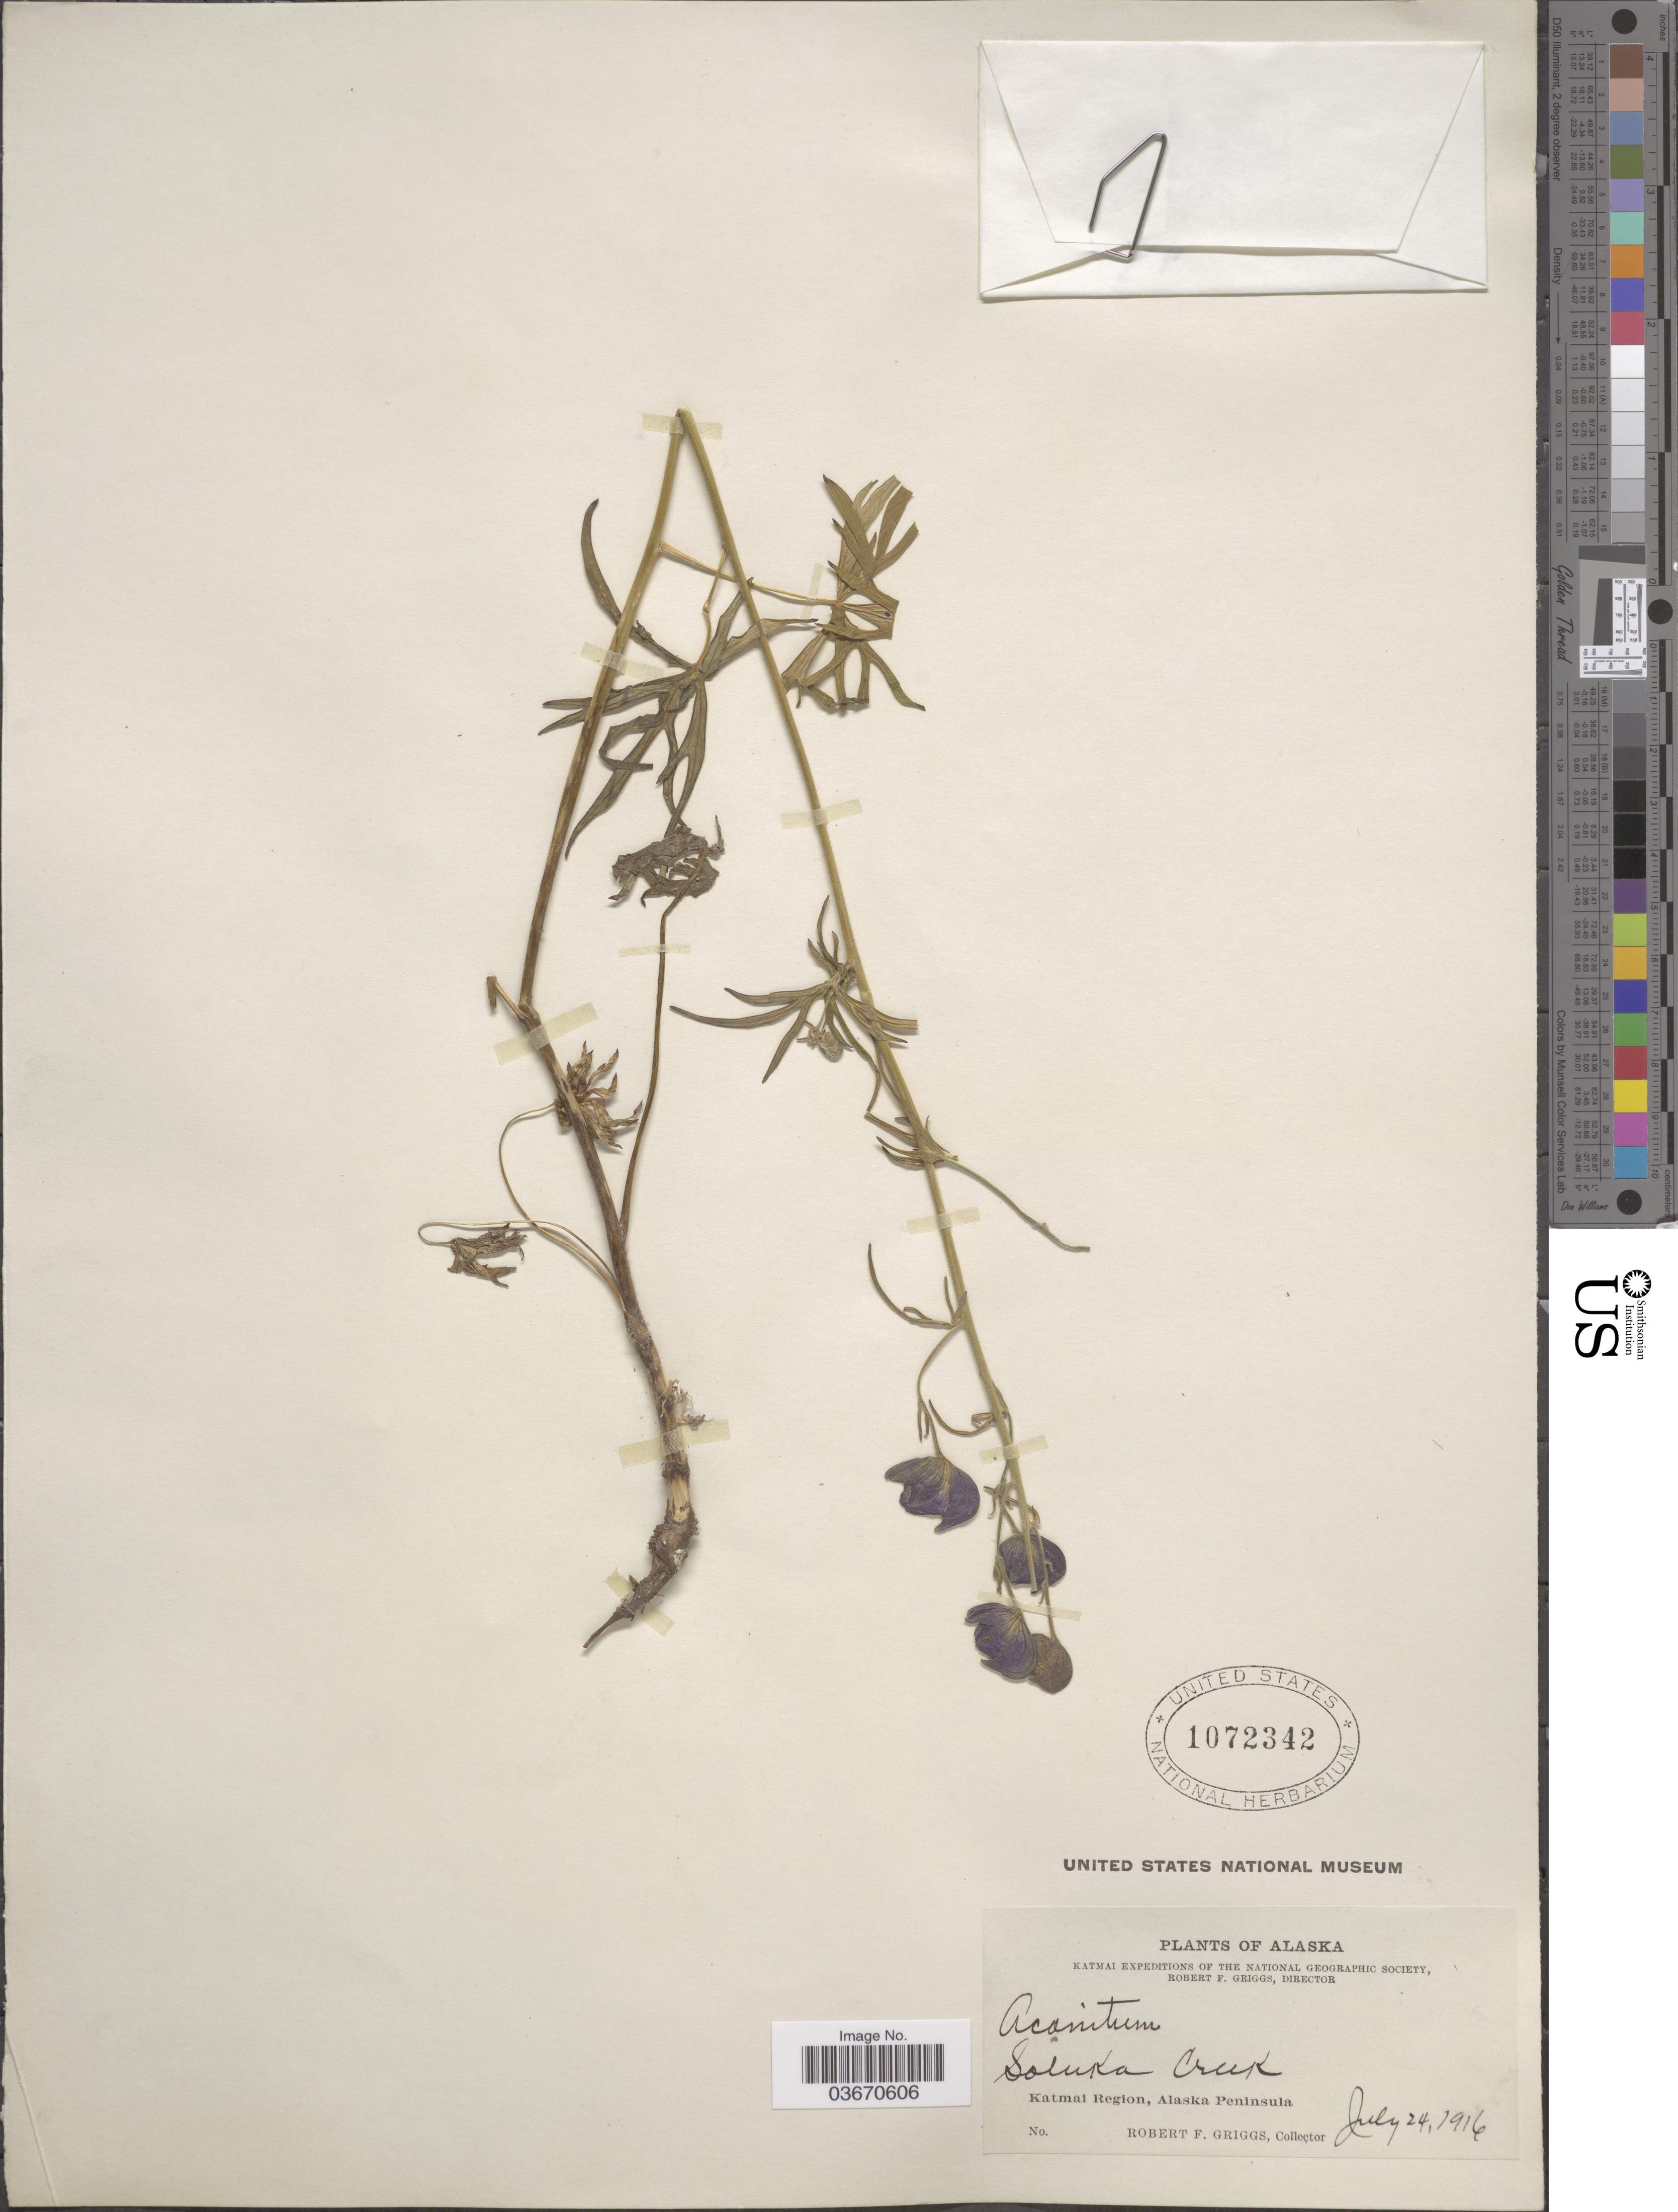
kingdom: Plantae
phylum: Tracheophyta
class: Magnoliopsida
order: Ranunculales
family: Ranunculaceae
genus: Aconitum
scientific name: Aconitum delphinifolium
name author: DC.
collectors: R. F. Griggs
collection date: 1916-07-24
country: United States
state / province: Alaska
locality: Katmai. Soluka Creek. Katmai Region, Alaska Peninsula.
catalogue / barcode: US 1072342